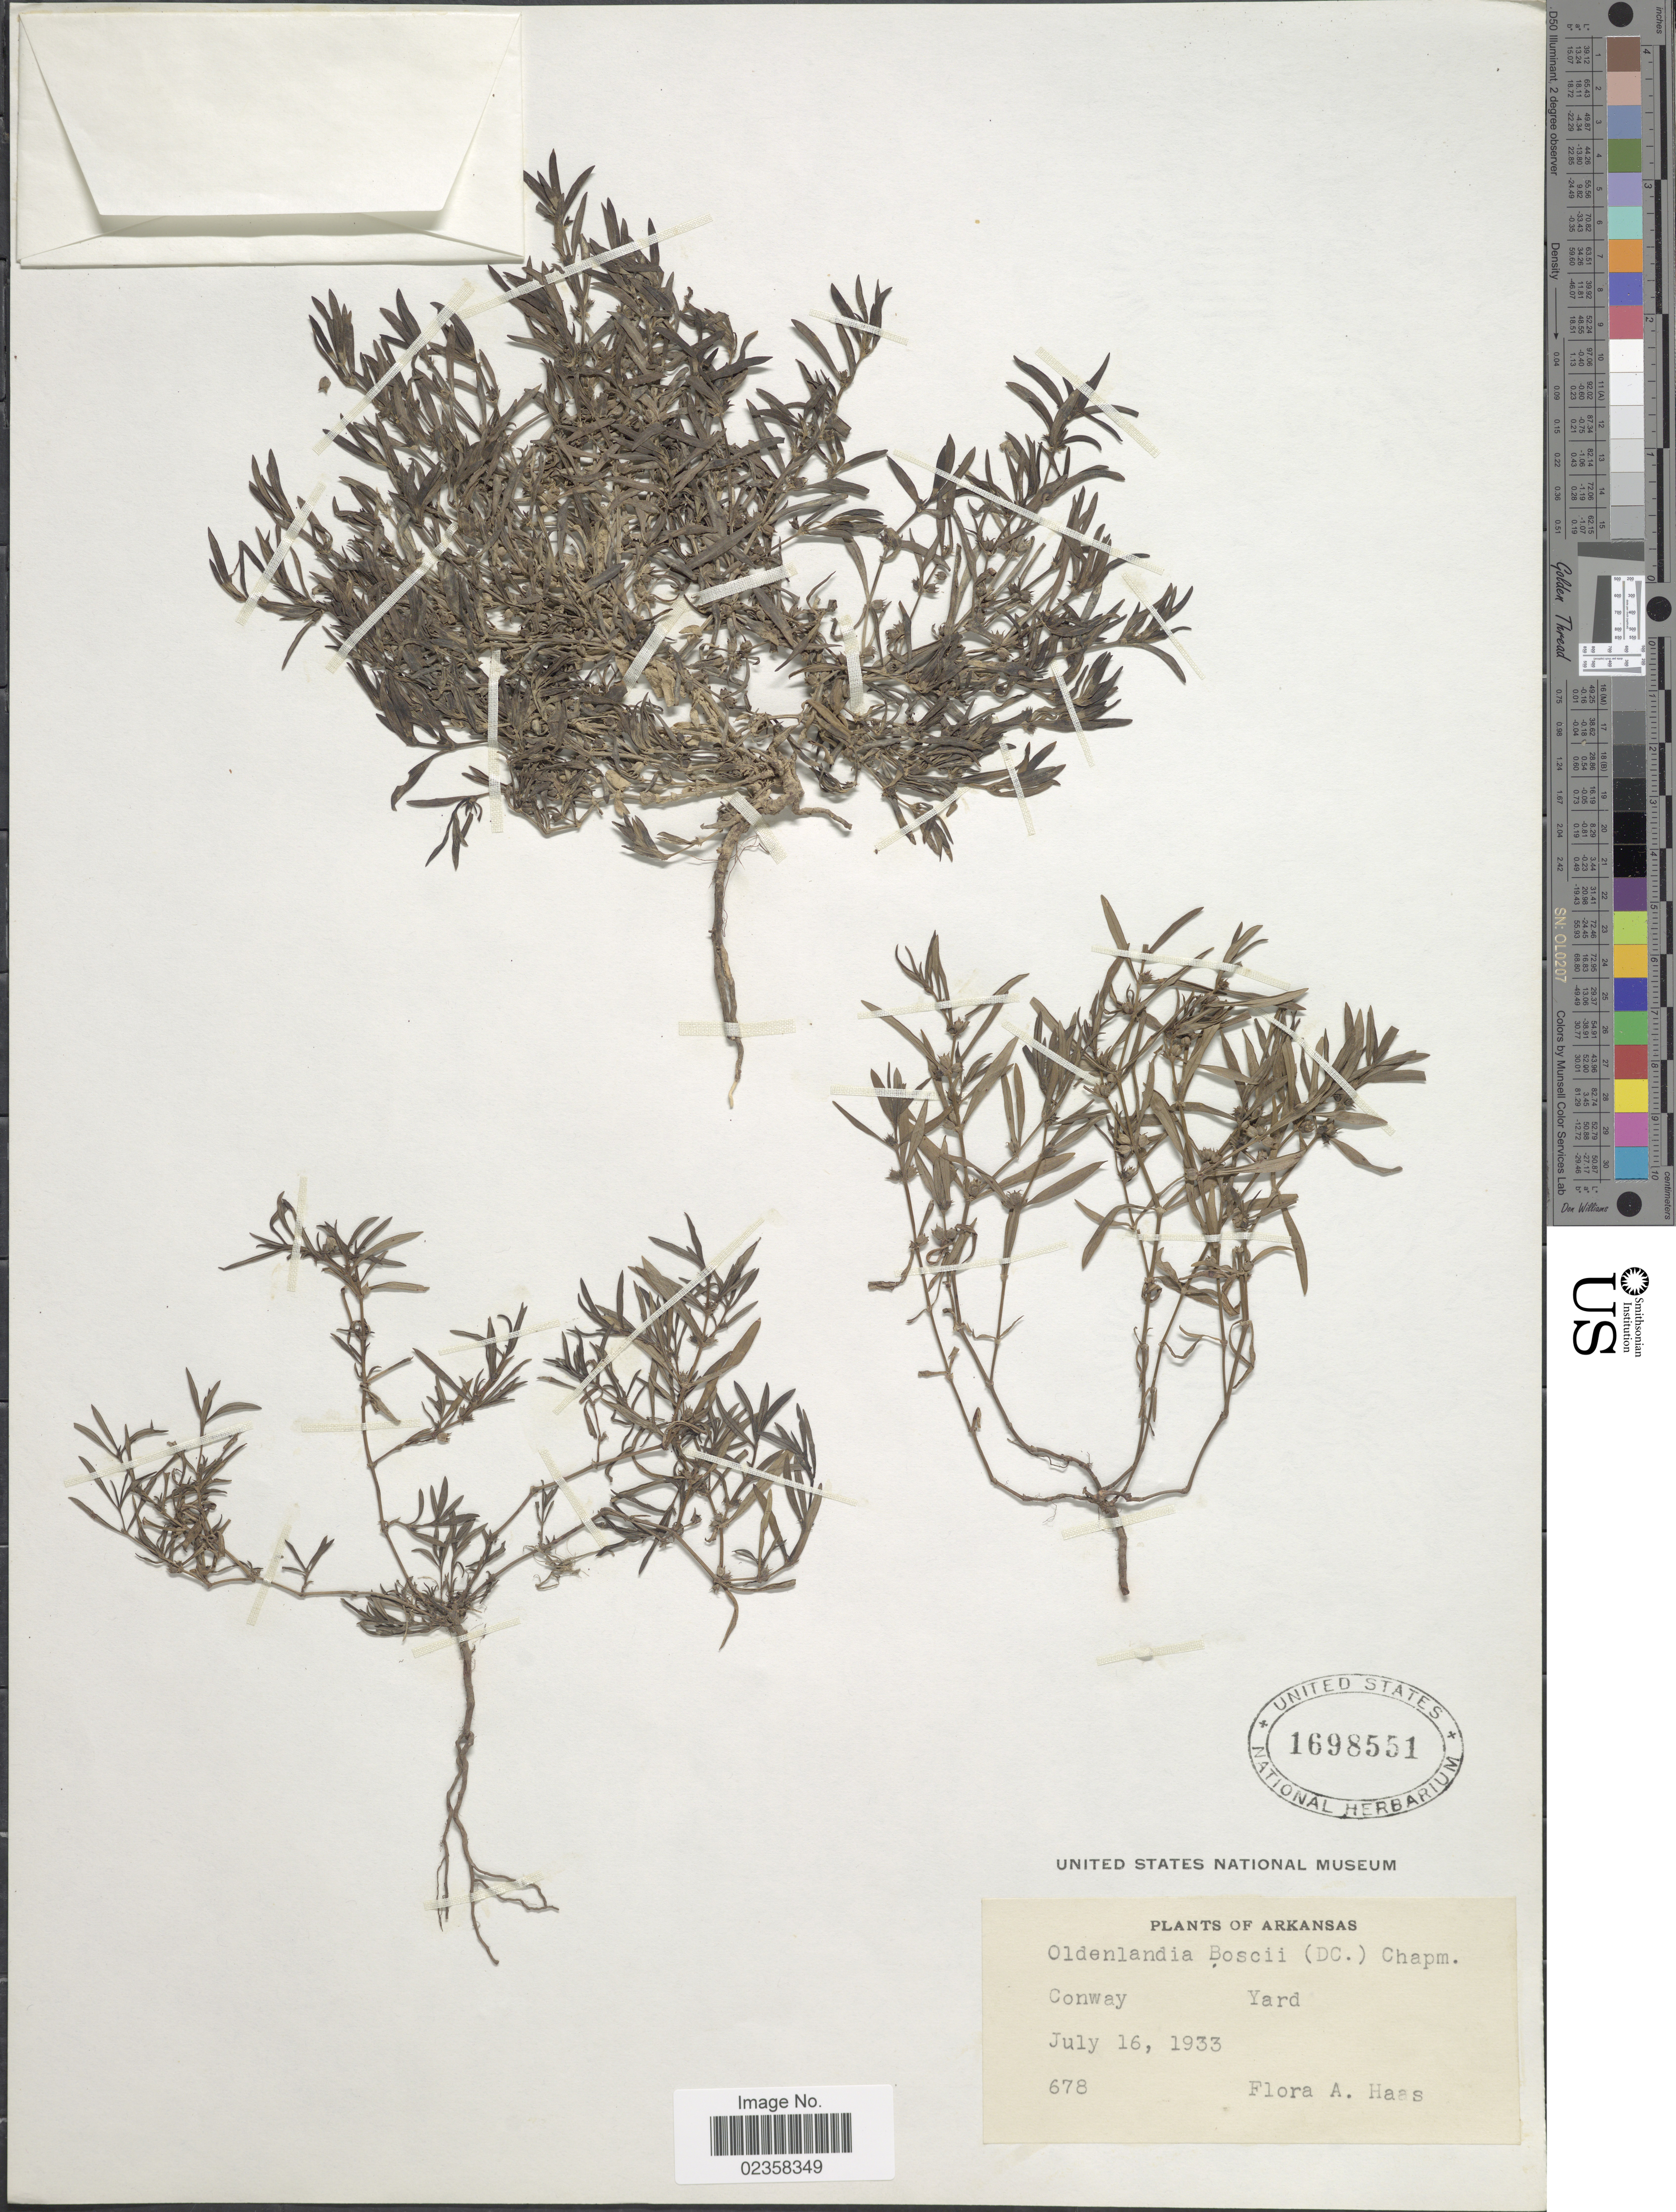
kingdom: Plantae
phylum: Tracheophyta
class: Magnoliopsida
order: Gentianales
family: Rubiaceae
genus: Oldenlandia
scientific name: Oldenlandia boscii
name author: (DC.) Chapm.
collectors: F. A. Haas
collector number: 678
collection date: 1933-07-16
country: United States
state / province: Arkansas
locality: Conway Yard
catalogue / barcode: US 1698551